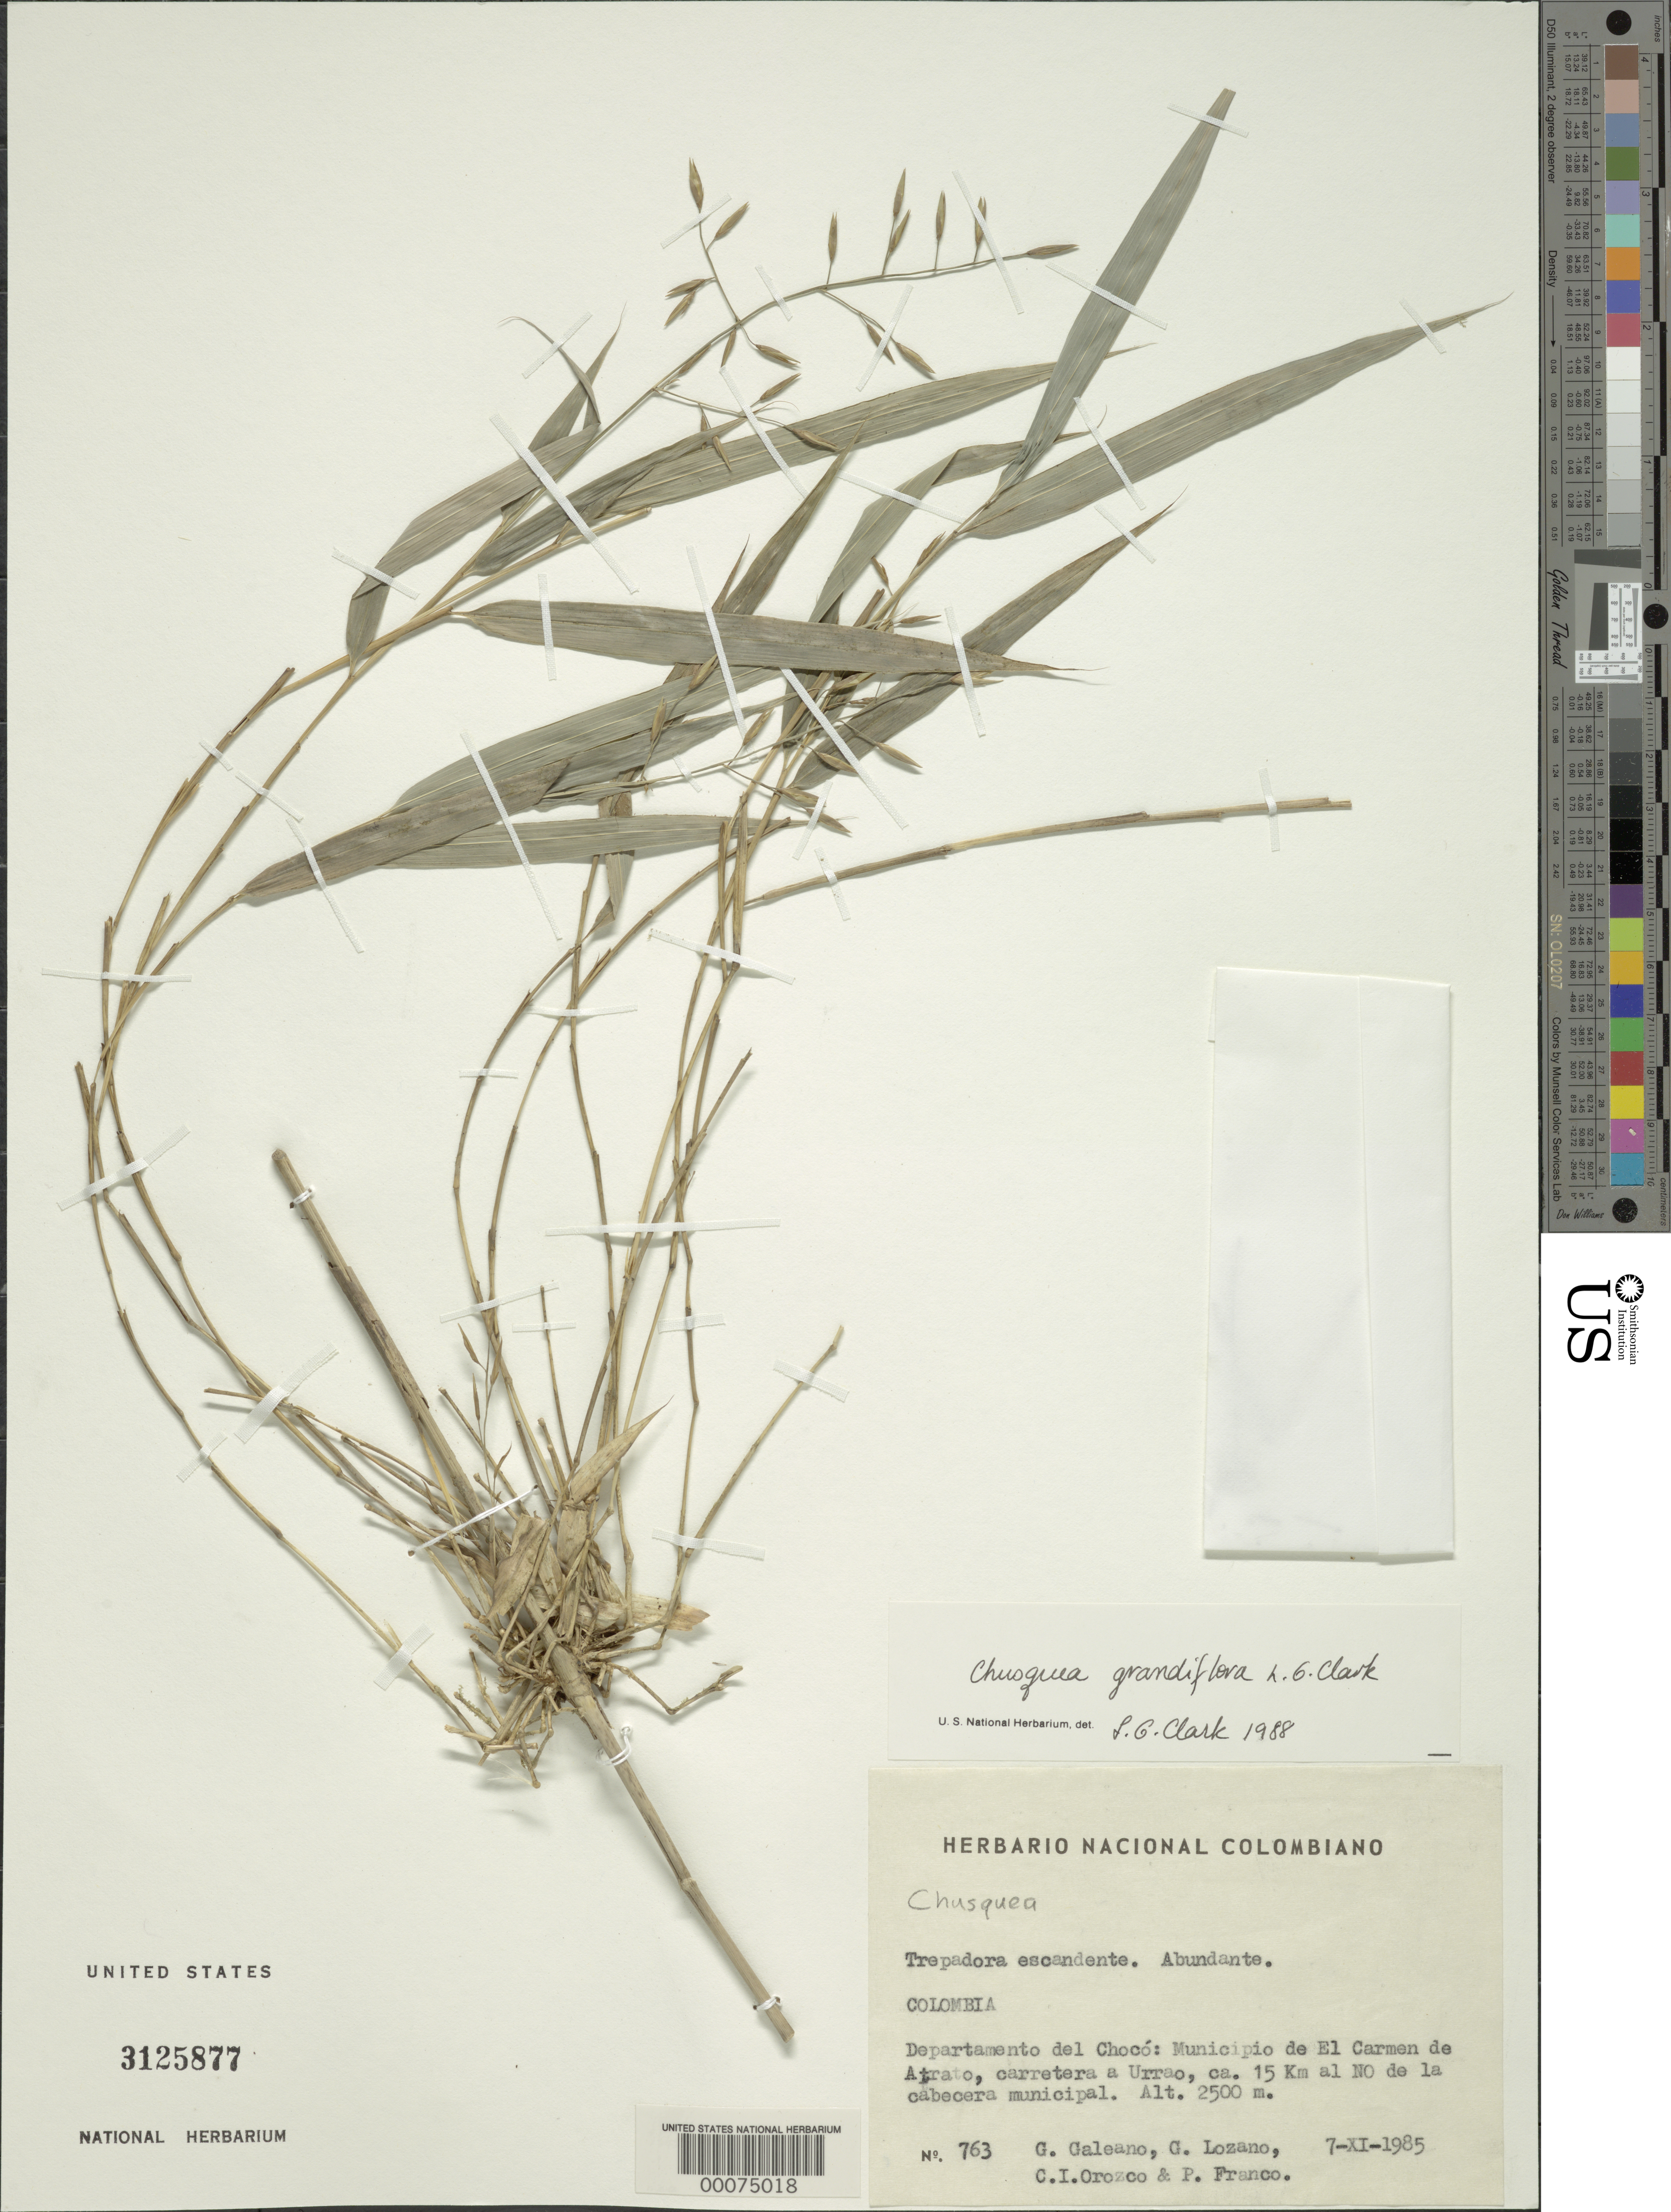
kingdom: Plantae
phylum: Tracheophyta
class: Liliopsida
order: Poales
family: Poaceae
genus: Chusquea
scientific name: Chusquea grandiflora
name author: L.G. Clark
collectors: G. A. Galeano, G. Lozano-Contreras, C. I. Orozco & P. Franco Roselli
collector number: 763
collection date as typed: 07 Nov 1985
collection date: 1985-11-07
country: Colombia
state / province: Chocó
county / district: El Carmen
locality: Mun de el Carmen de Atrato, Carretera a Urrao, ca. 15 km al no de la Cabecera Municipal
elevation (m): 2500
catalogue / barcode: US 3125877